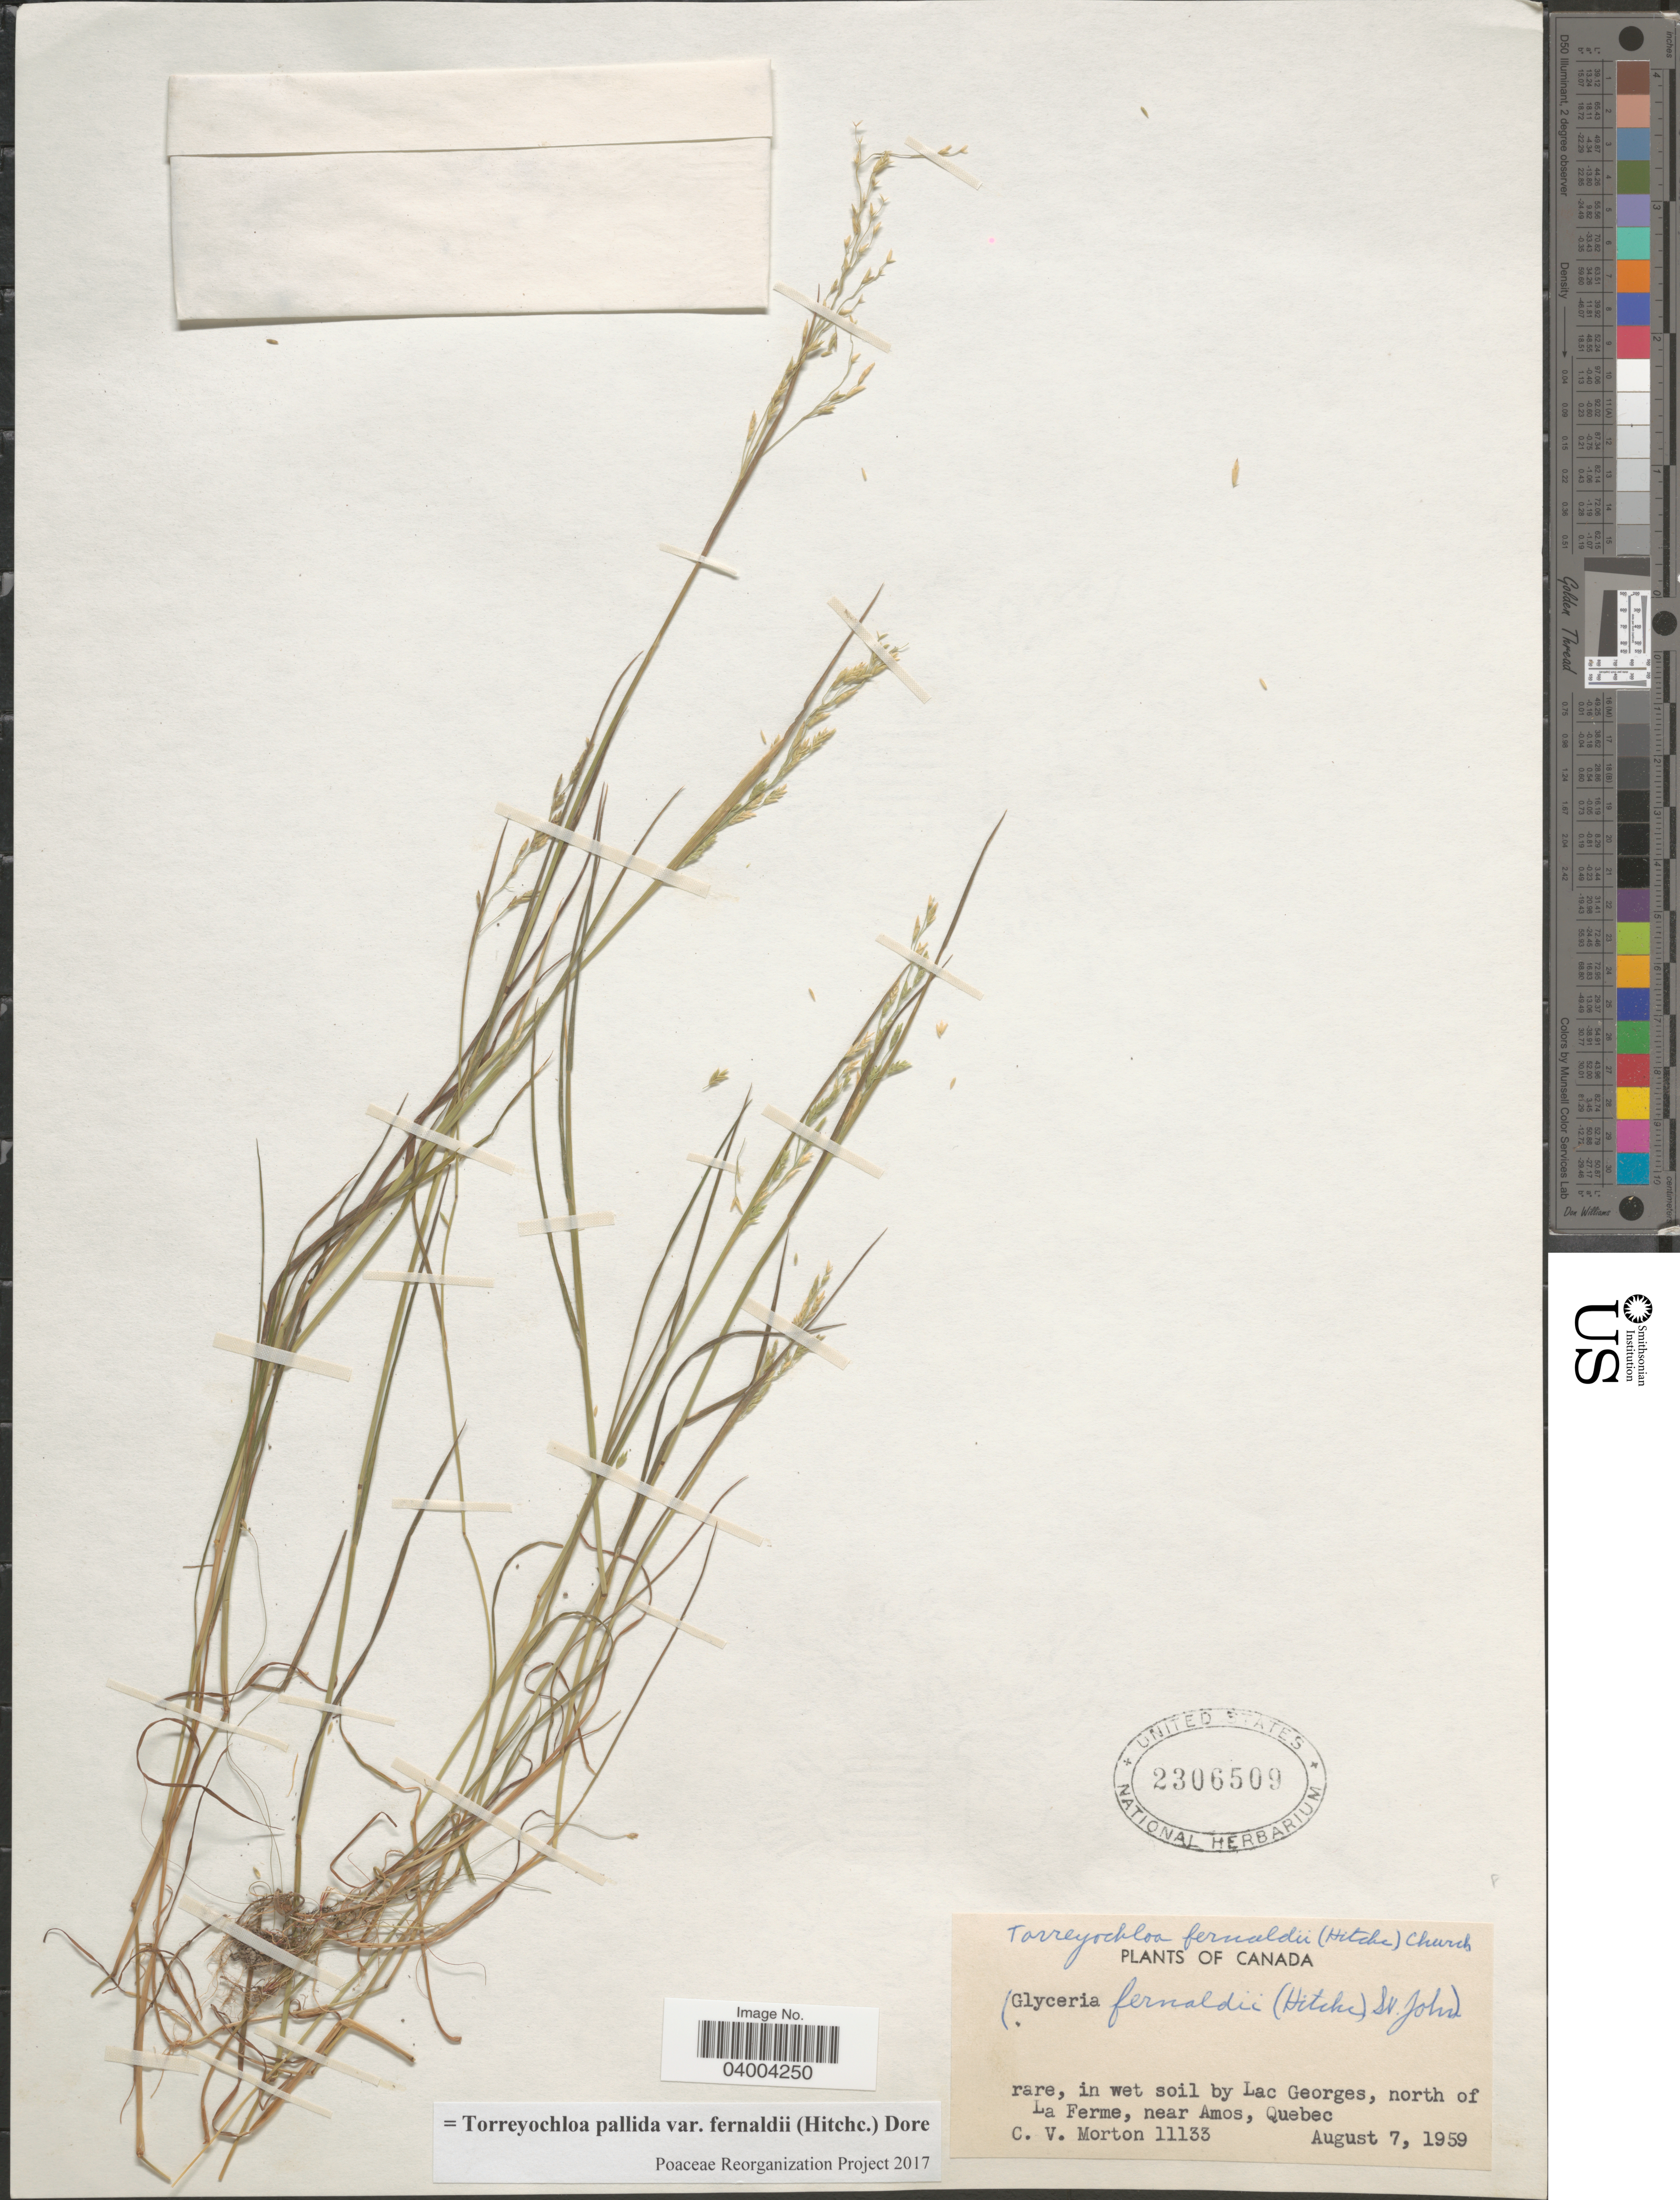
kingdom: Plantae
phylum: Tracheophyta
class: Liliopsida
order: Poales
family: Poaceae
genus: Torreyochloa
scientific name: Torreyochloa pallida var. fernaldii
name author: (Hitchc.) Dore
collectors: C. V. Morton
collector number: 11133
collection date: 1959-08-07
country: Canada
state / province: Quebec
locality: In wet soil by Lac Georges, north of La Ferme, near Amos.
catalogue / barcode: US 2306509